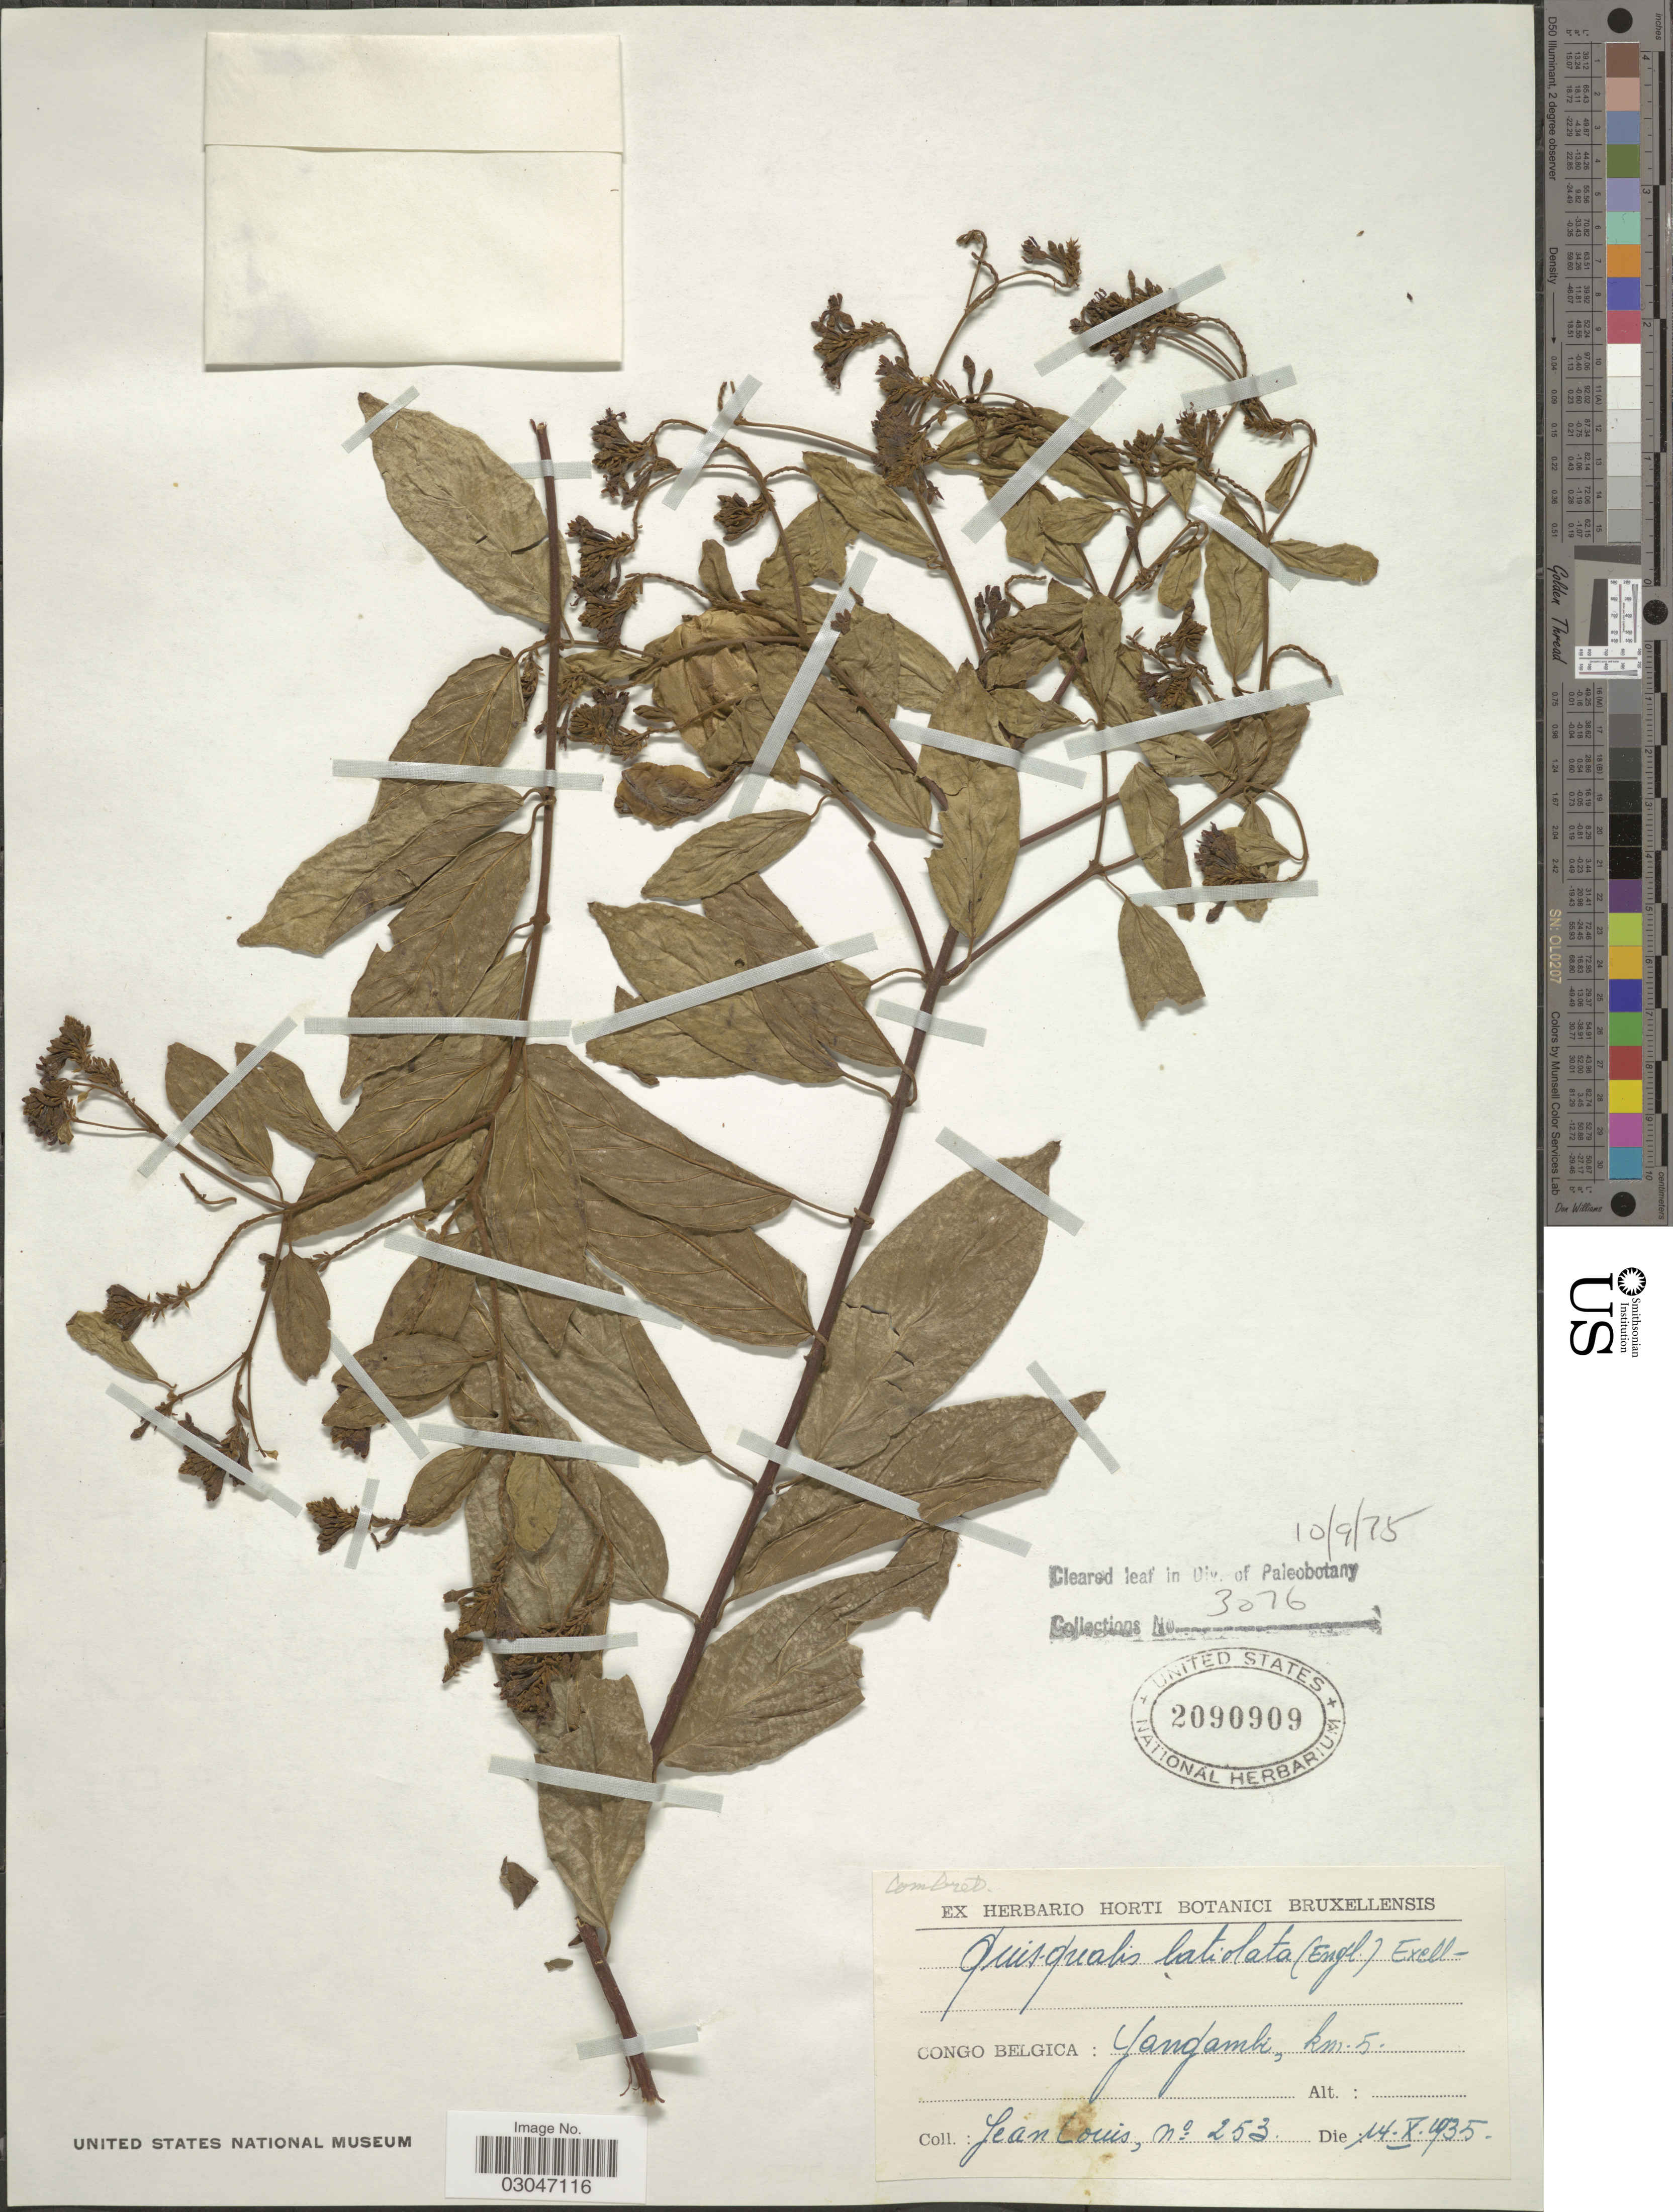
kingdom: Plantae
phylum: Tracheophyta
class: Magnoliopsida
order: Myrtales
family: Combretaceae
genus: Combretum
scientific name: Combretum latialatum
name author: Engl.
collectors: J. Louis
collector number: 253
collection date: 1935-10-14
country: Congo, Democratic Republic of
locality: Congo Belgica: Yangambi, km. 5.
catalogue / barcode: US 2090909